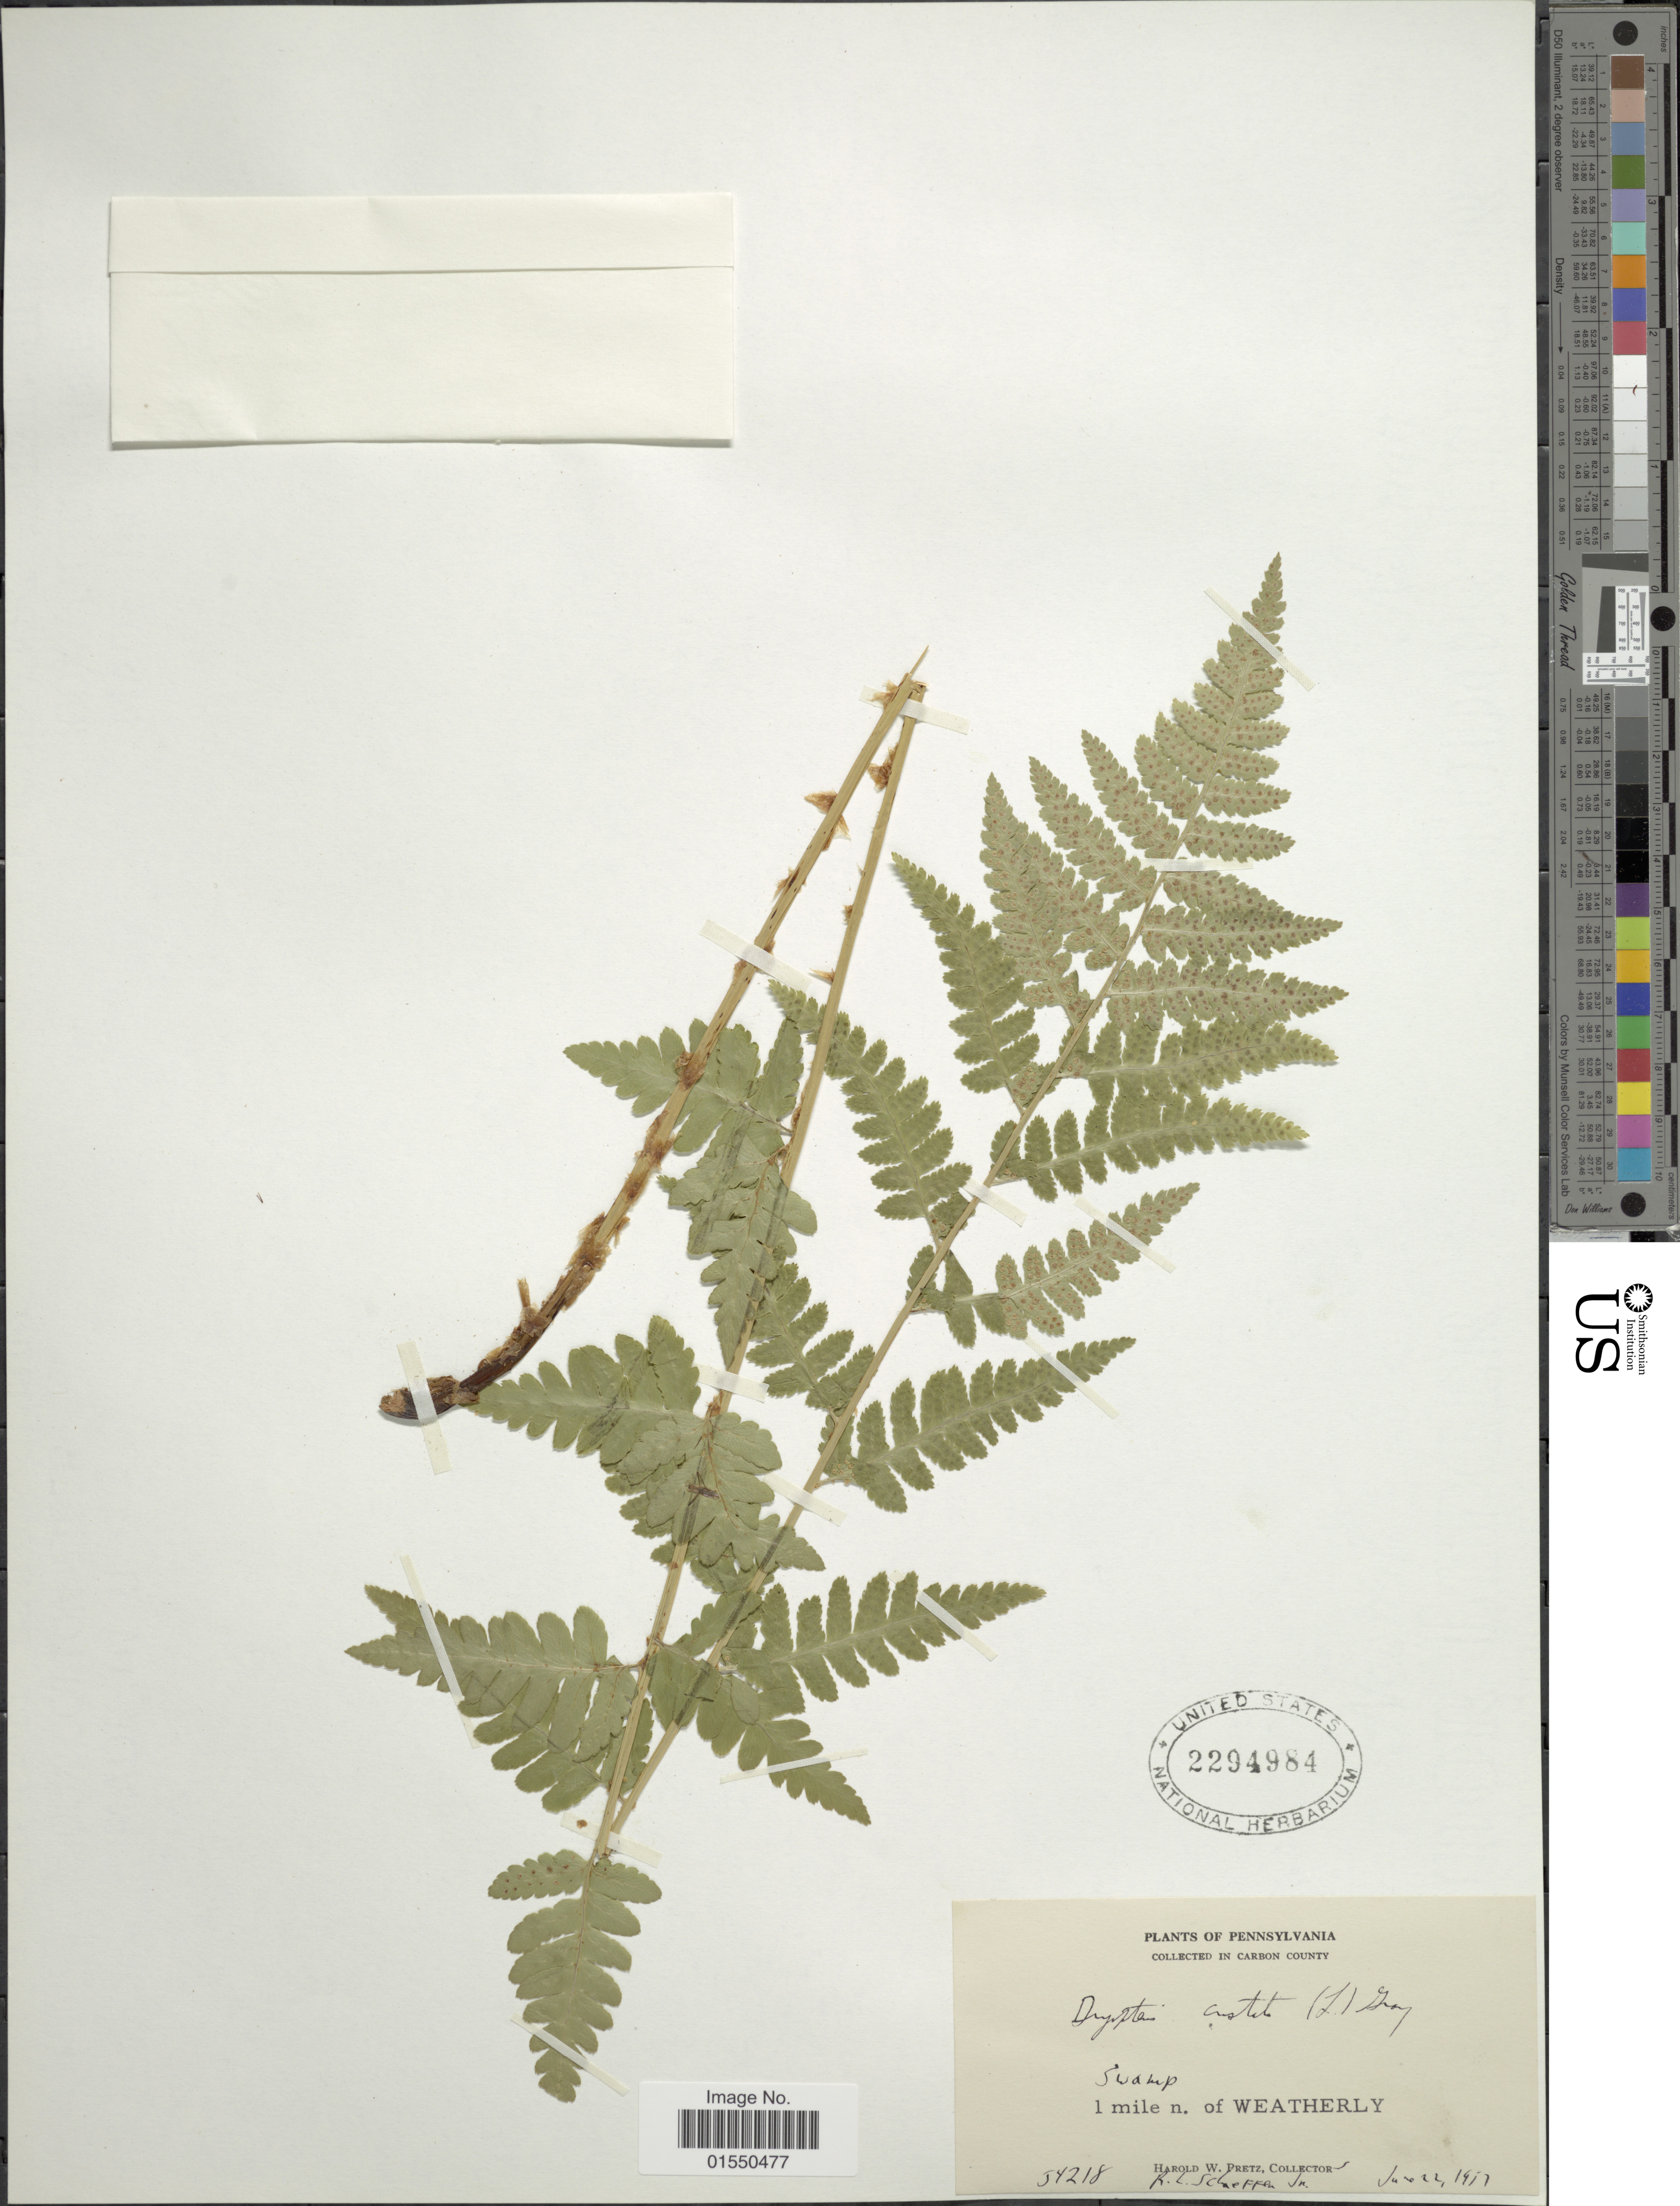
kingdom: Plantae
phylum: Tracheophyta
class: Polypodiopsida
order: Polypodiales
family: Dryopteridaceae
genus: Dryopteris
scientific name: Dryopteris cristata var. spinulosa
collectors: H. W. Pretz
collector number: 54218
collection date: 1957-06-22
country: United States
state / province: Pennsylvania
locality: Carbon County, 1 mile n. of Weatherly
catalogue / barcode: US 2294984